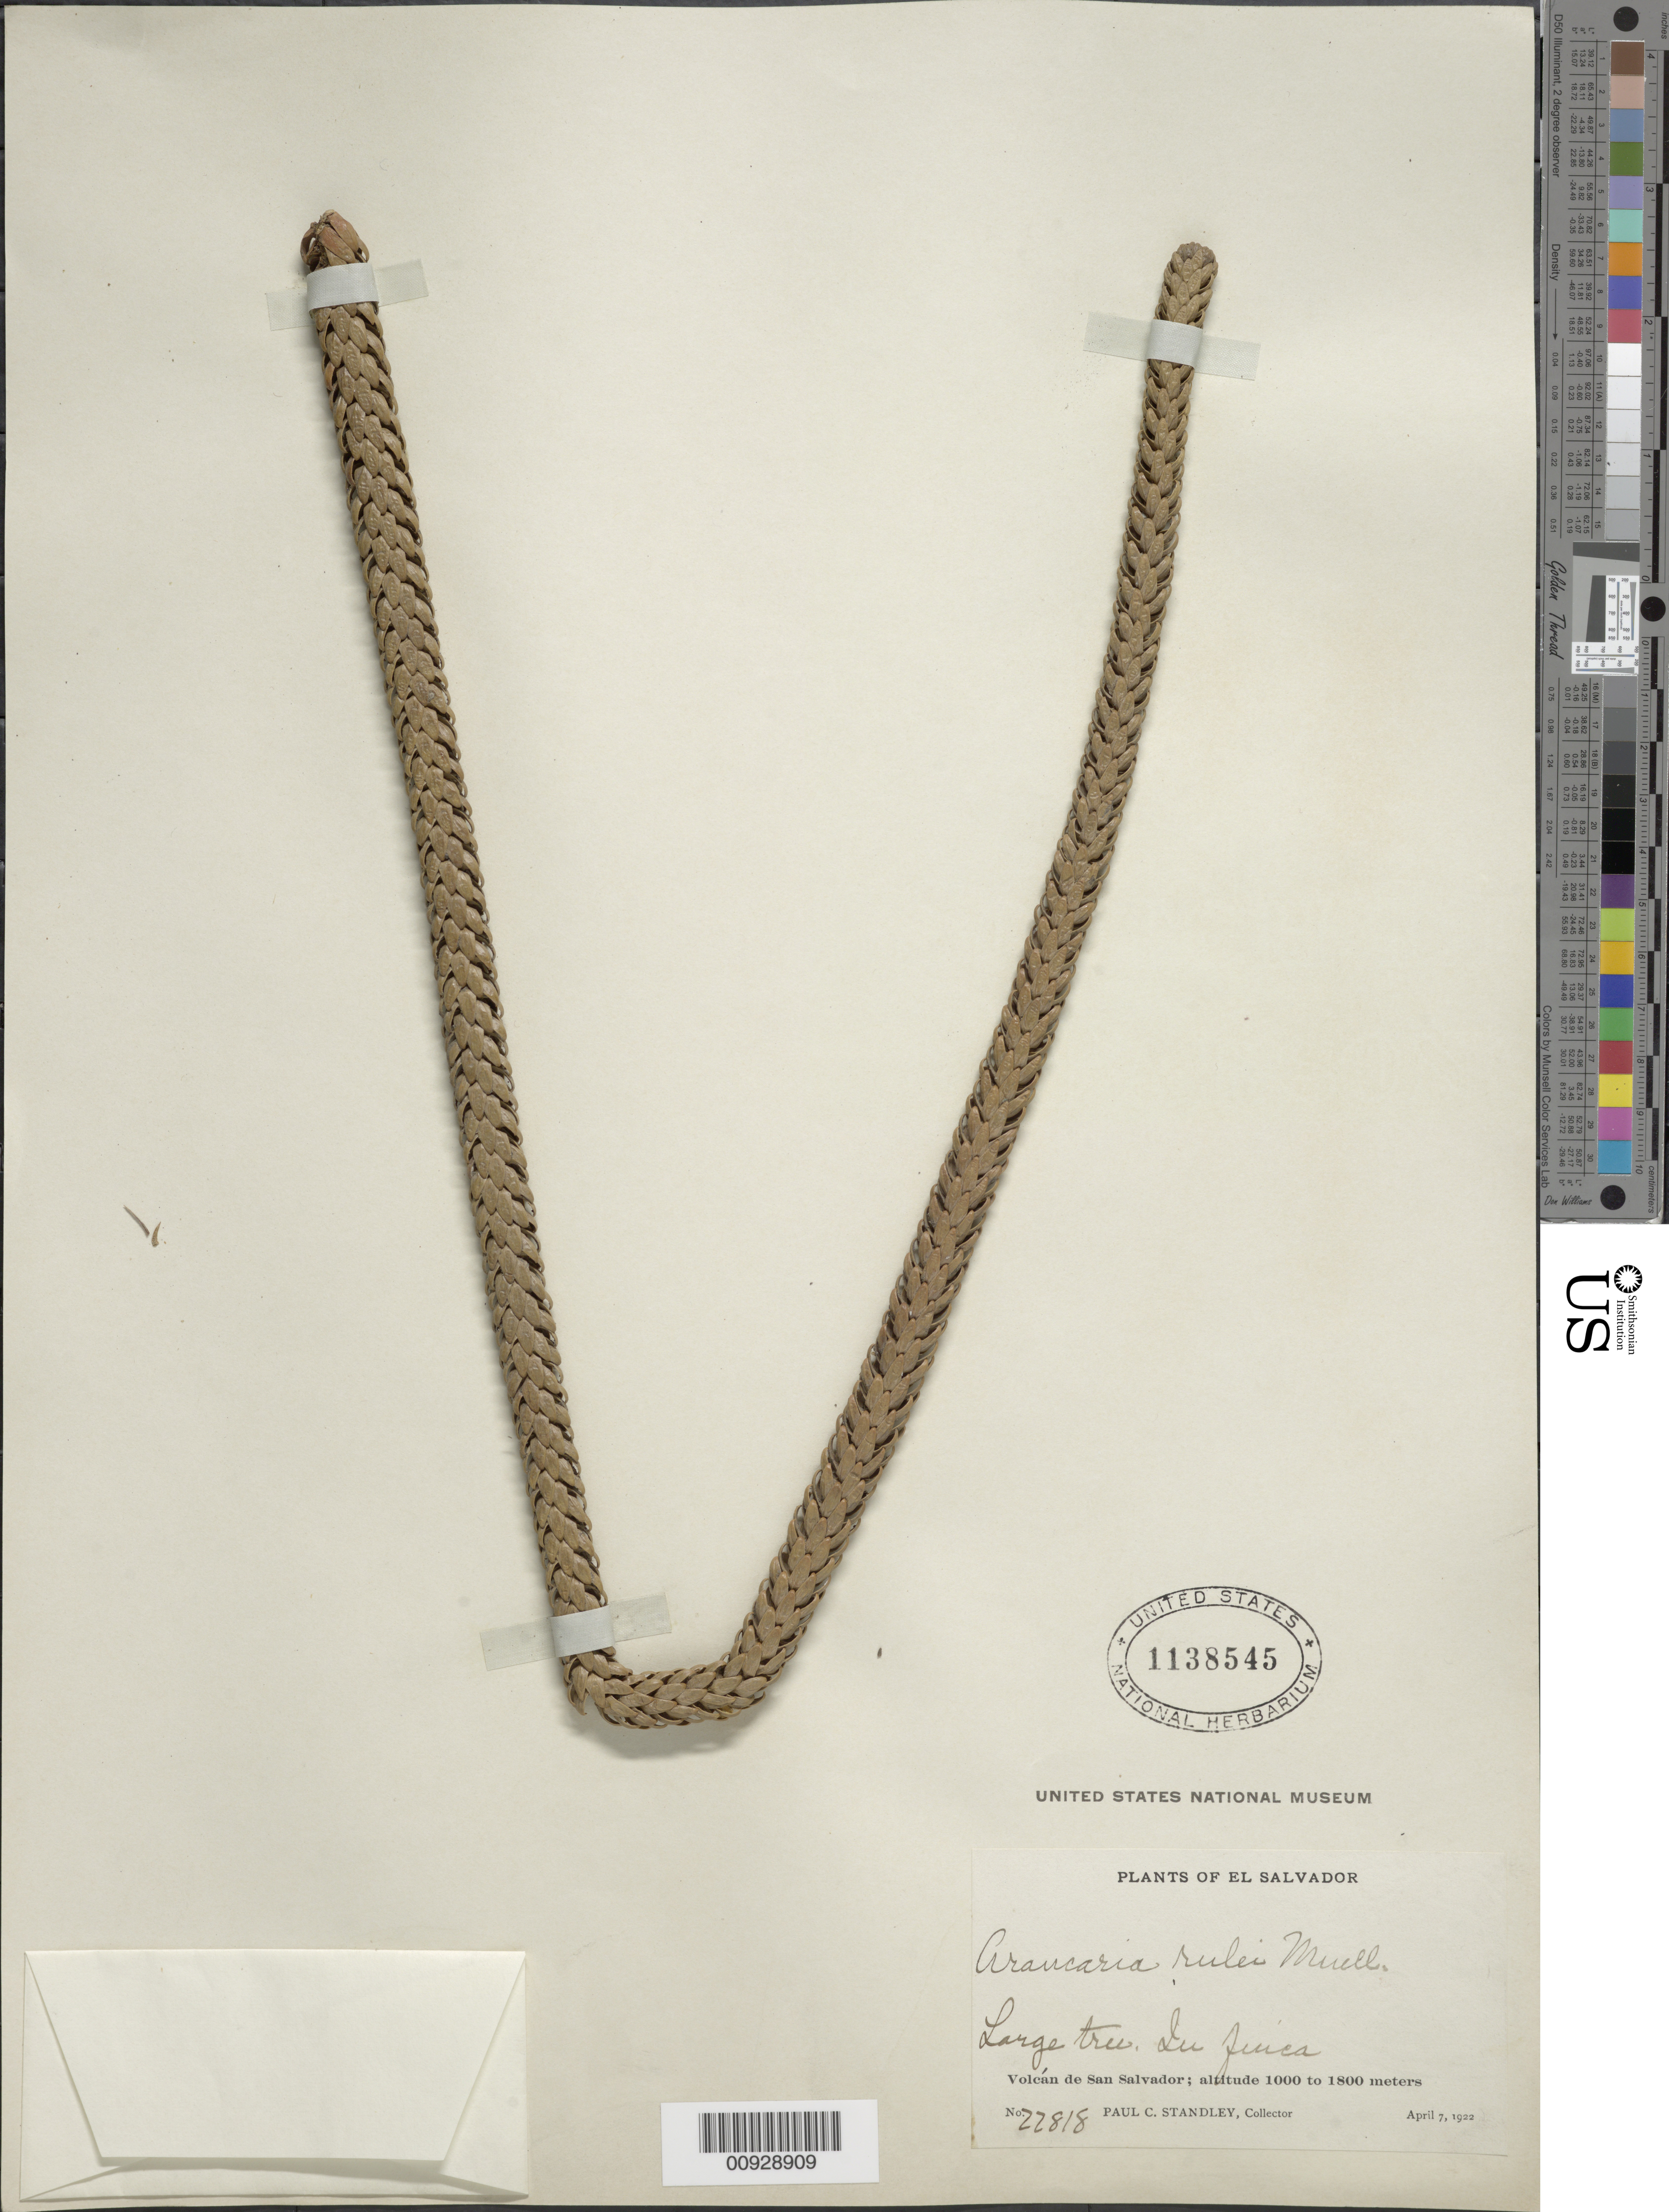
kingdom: Plantae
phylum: Tracheophyta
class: Pinopsida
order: Pinales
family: Araucariaceae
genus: Araucaria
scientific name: Araucaria cunninghamii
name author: Aiton ex D. Don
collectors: P. C. Standley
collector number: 22818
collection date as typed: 07 Apr 1922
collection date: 1922-04-07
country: El Salvador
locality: Volcán de San Salvador.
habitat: In finca.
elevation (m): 1800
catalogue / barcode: US 1138545